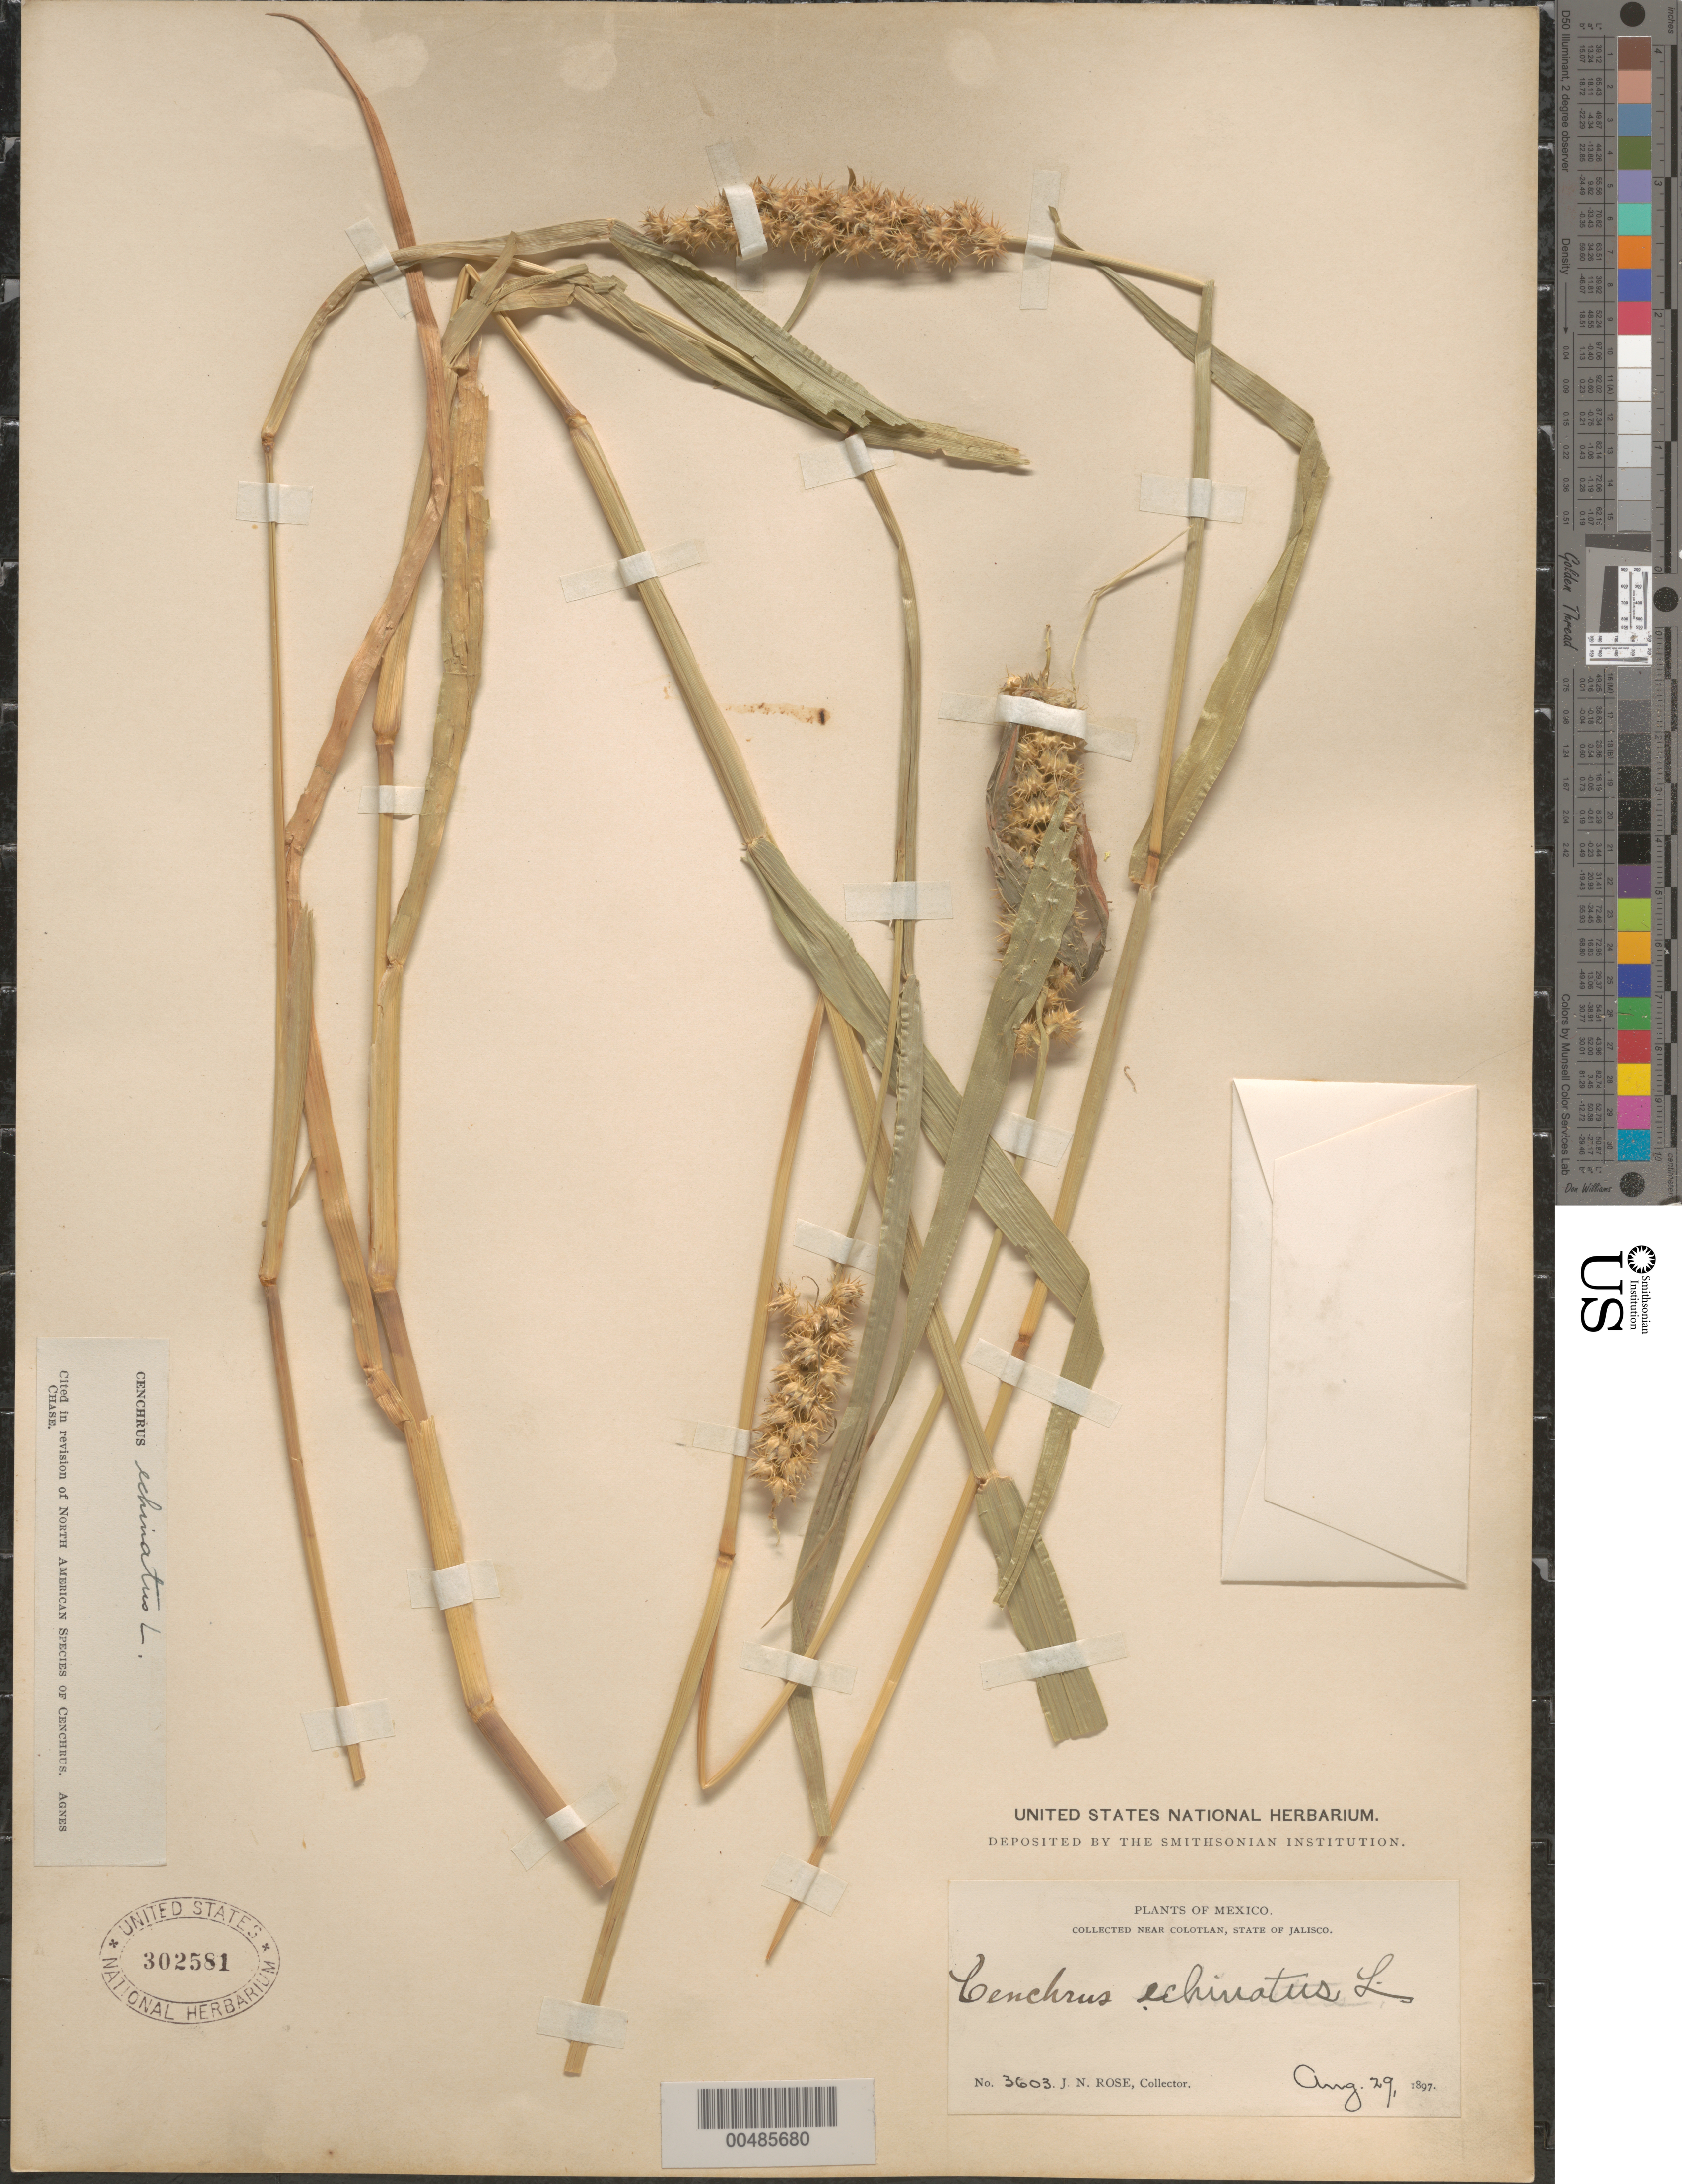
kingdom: Plantae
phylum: Tracheophyta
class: Liliopsida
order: Poales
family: Poaceae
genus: Cenchrus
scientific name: Cenchrus echinatus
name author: L.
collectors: J. N. Rose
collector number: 3603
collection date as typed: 29 Aug 1897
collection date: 1897-08-29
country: Mexico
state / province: Jalisco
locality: Near Colotlan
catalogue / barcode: US 302581